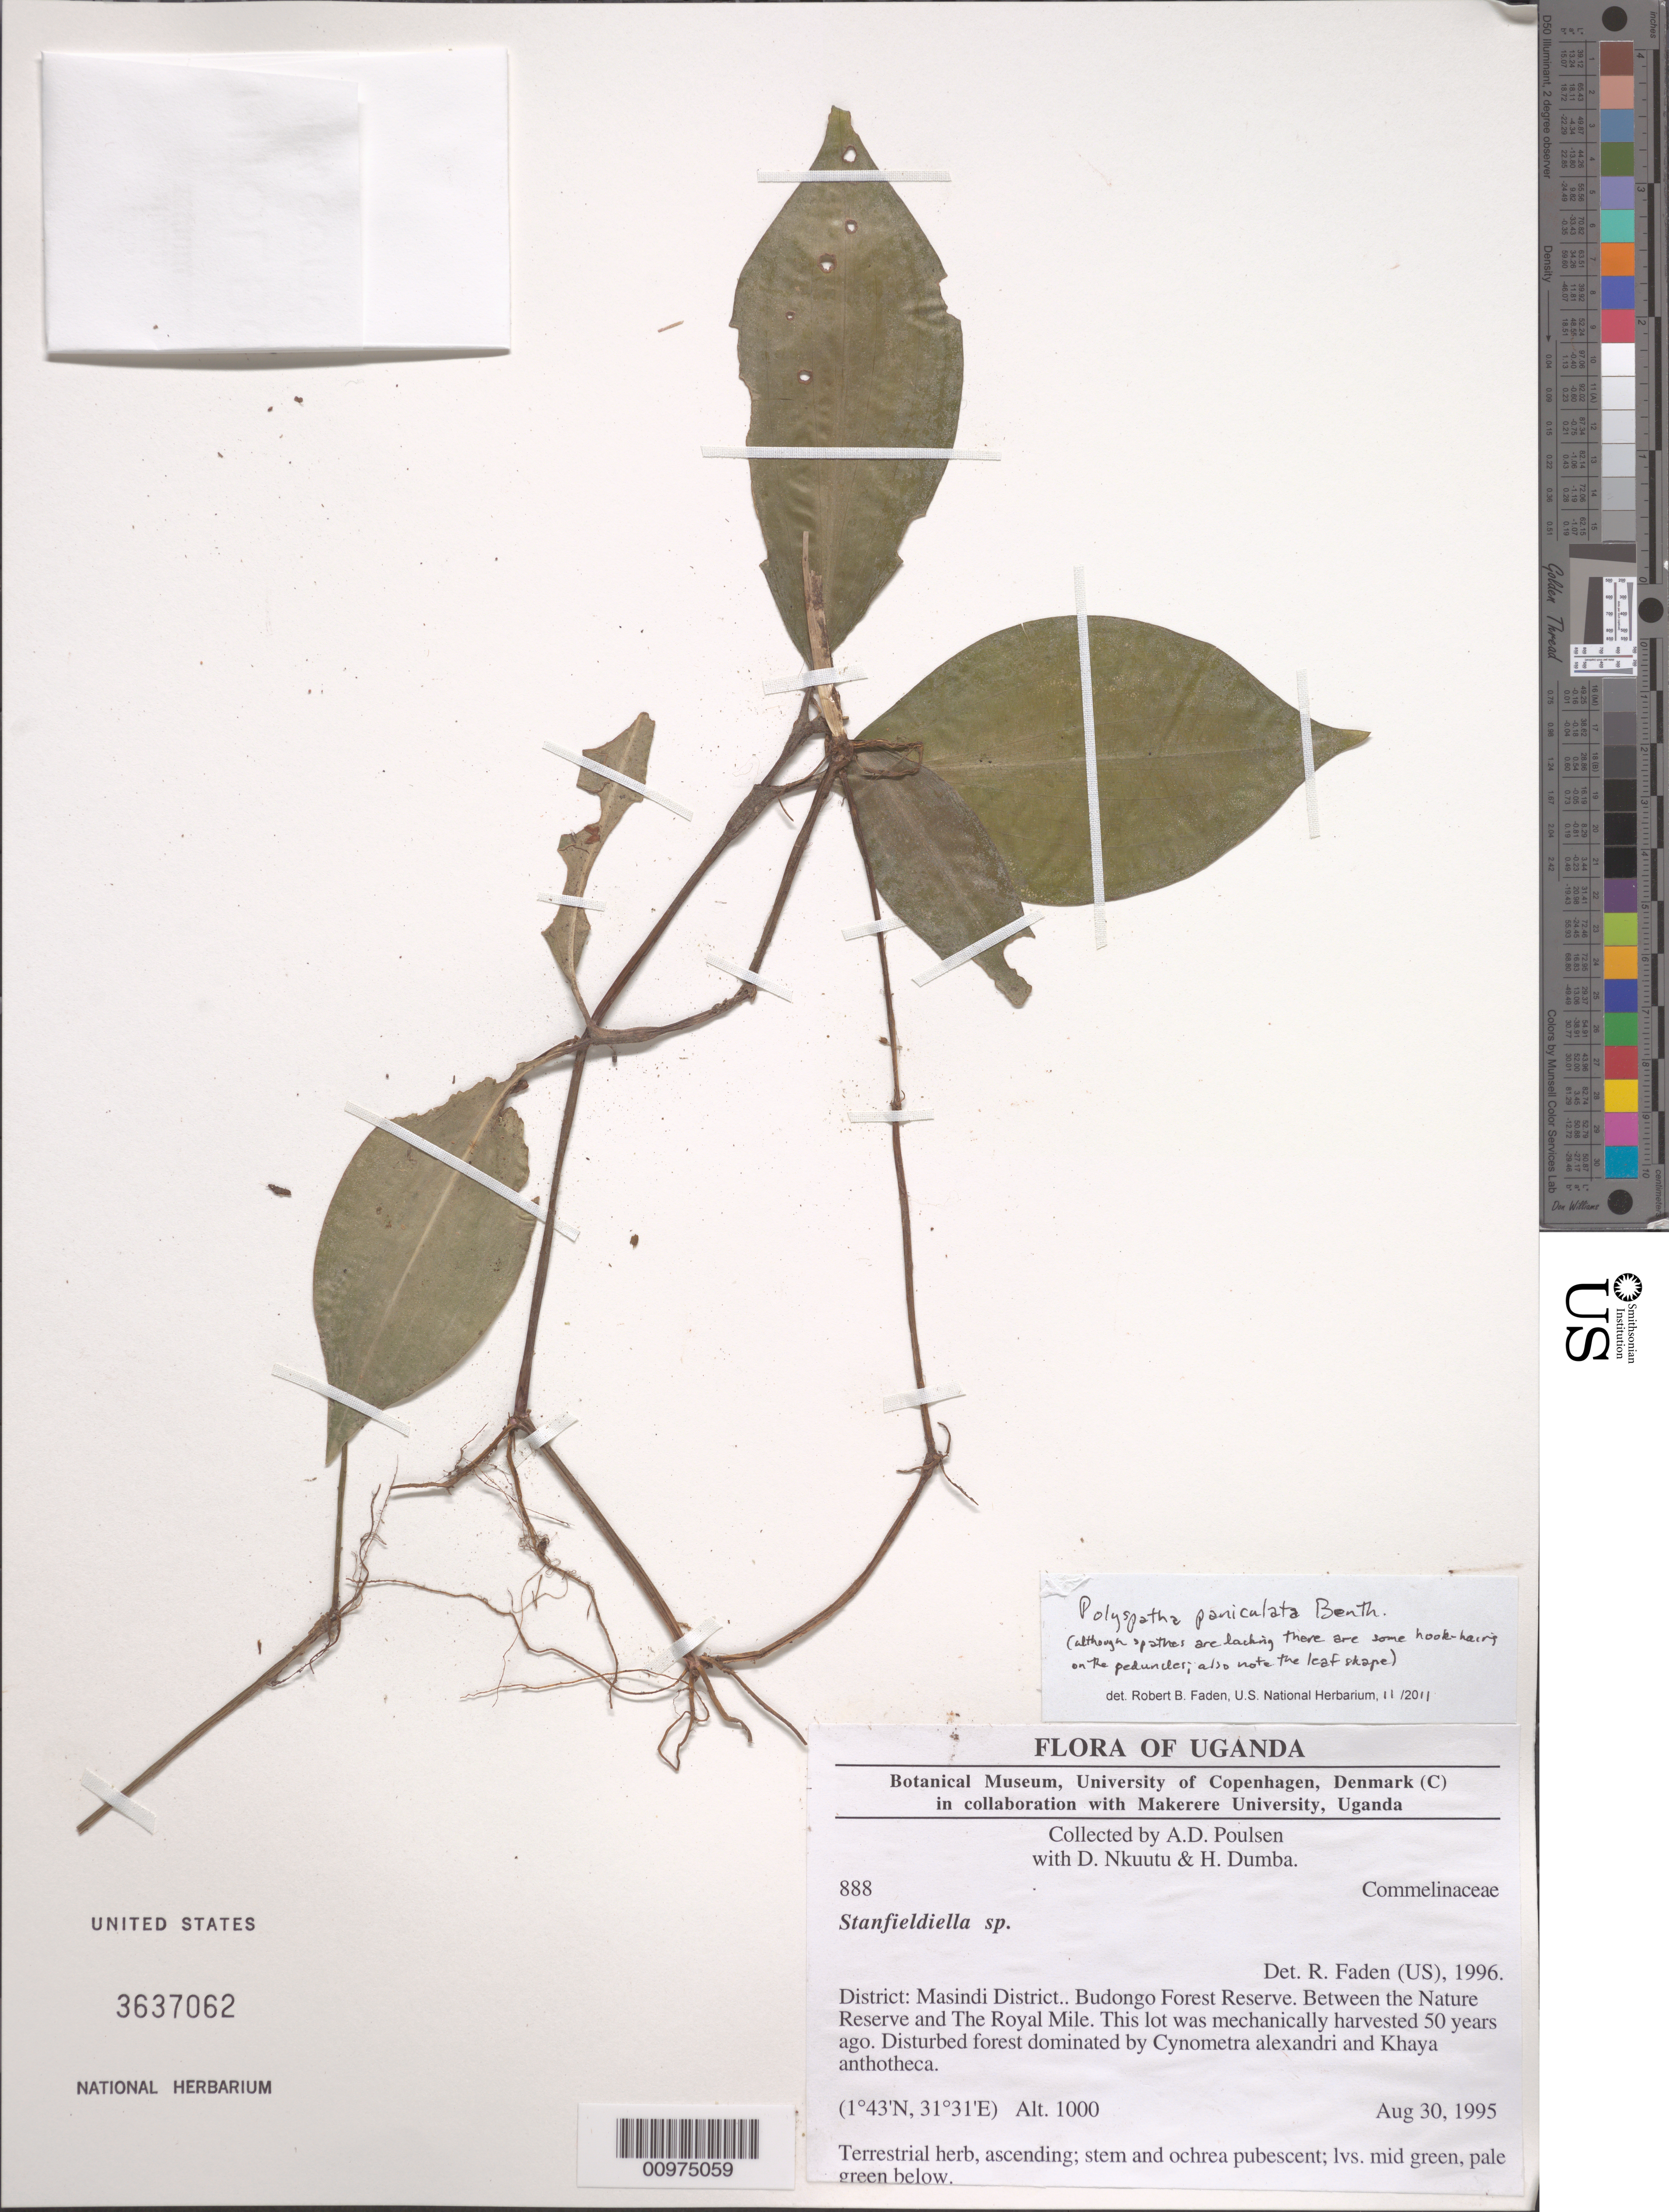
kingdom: Plantae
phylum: Tracheophyta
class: Liliopsida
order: Commelinales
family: Commelinaceae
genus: Polyspatha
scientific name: Polyspatha paniculata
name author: Benth.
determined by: Faden, Robert B., (US), Smithsonian Institution - National Museum of Natural History (UNITED STATES)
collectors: A. Poulsen, D. Nkuutu & H. Dumba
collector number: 888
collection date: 1995-08-30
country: Uganda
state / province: Western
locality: Budongo Forest Reserve. Between the Nature Reserve and The Royal Mile. This lot was mechanically harvested 50 years ago.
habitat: Disturbed forest dominated by Cynometra alexandri and Khaya anthotheca,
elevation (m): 1000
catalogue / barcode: US 3637062